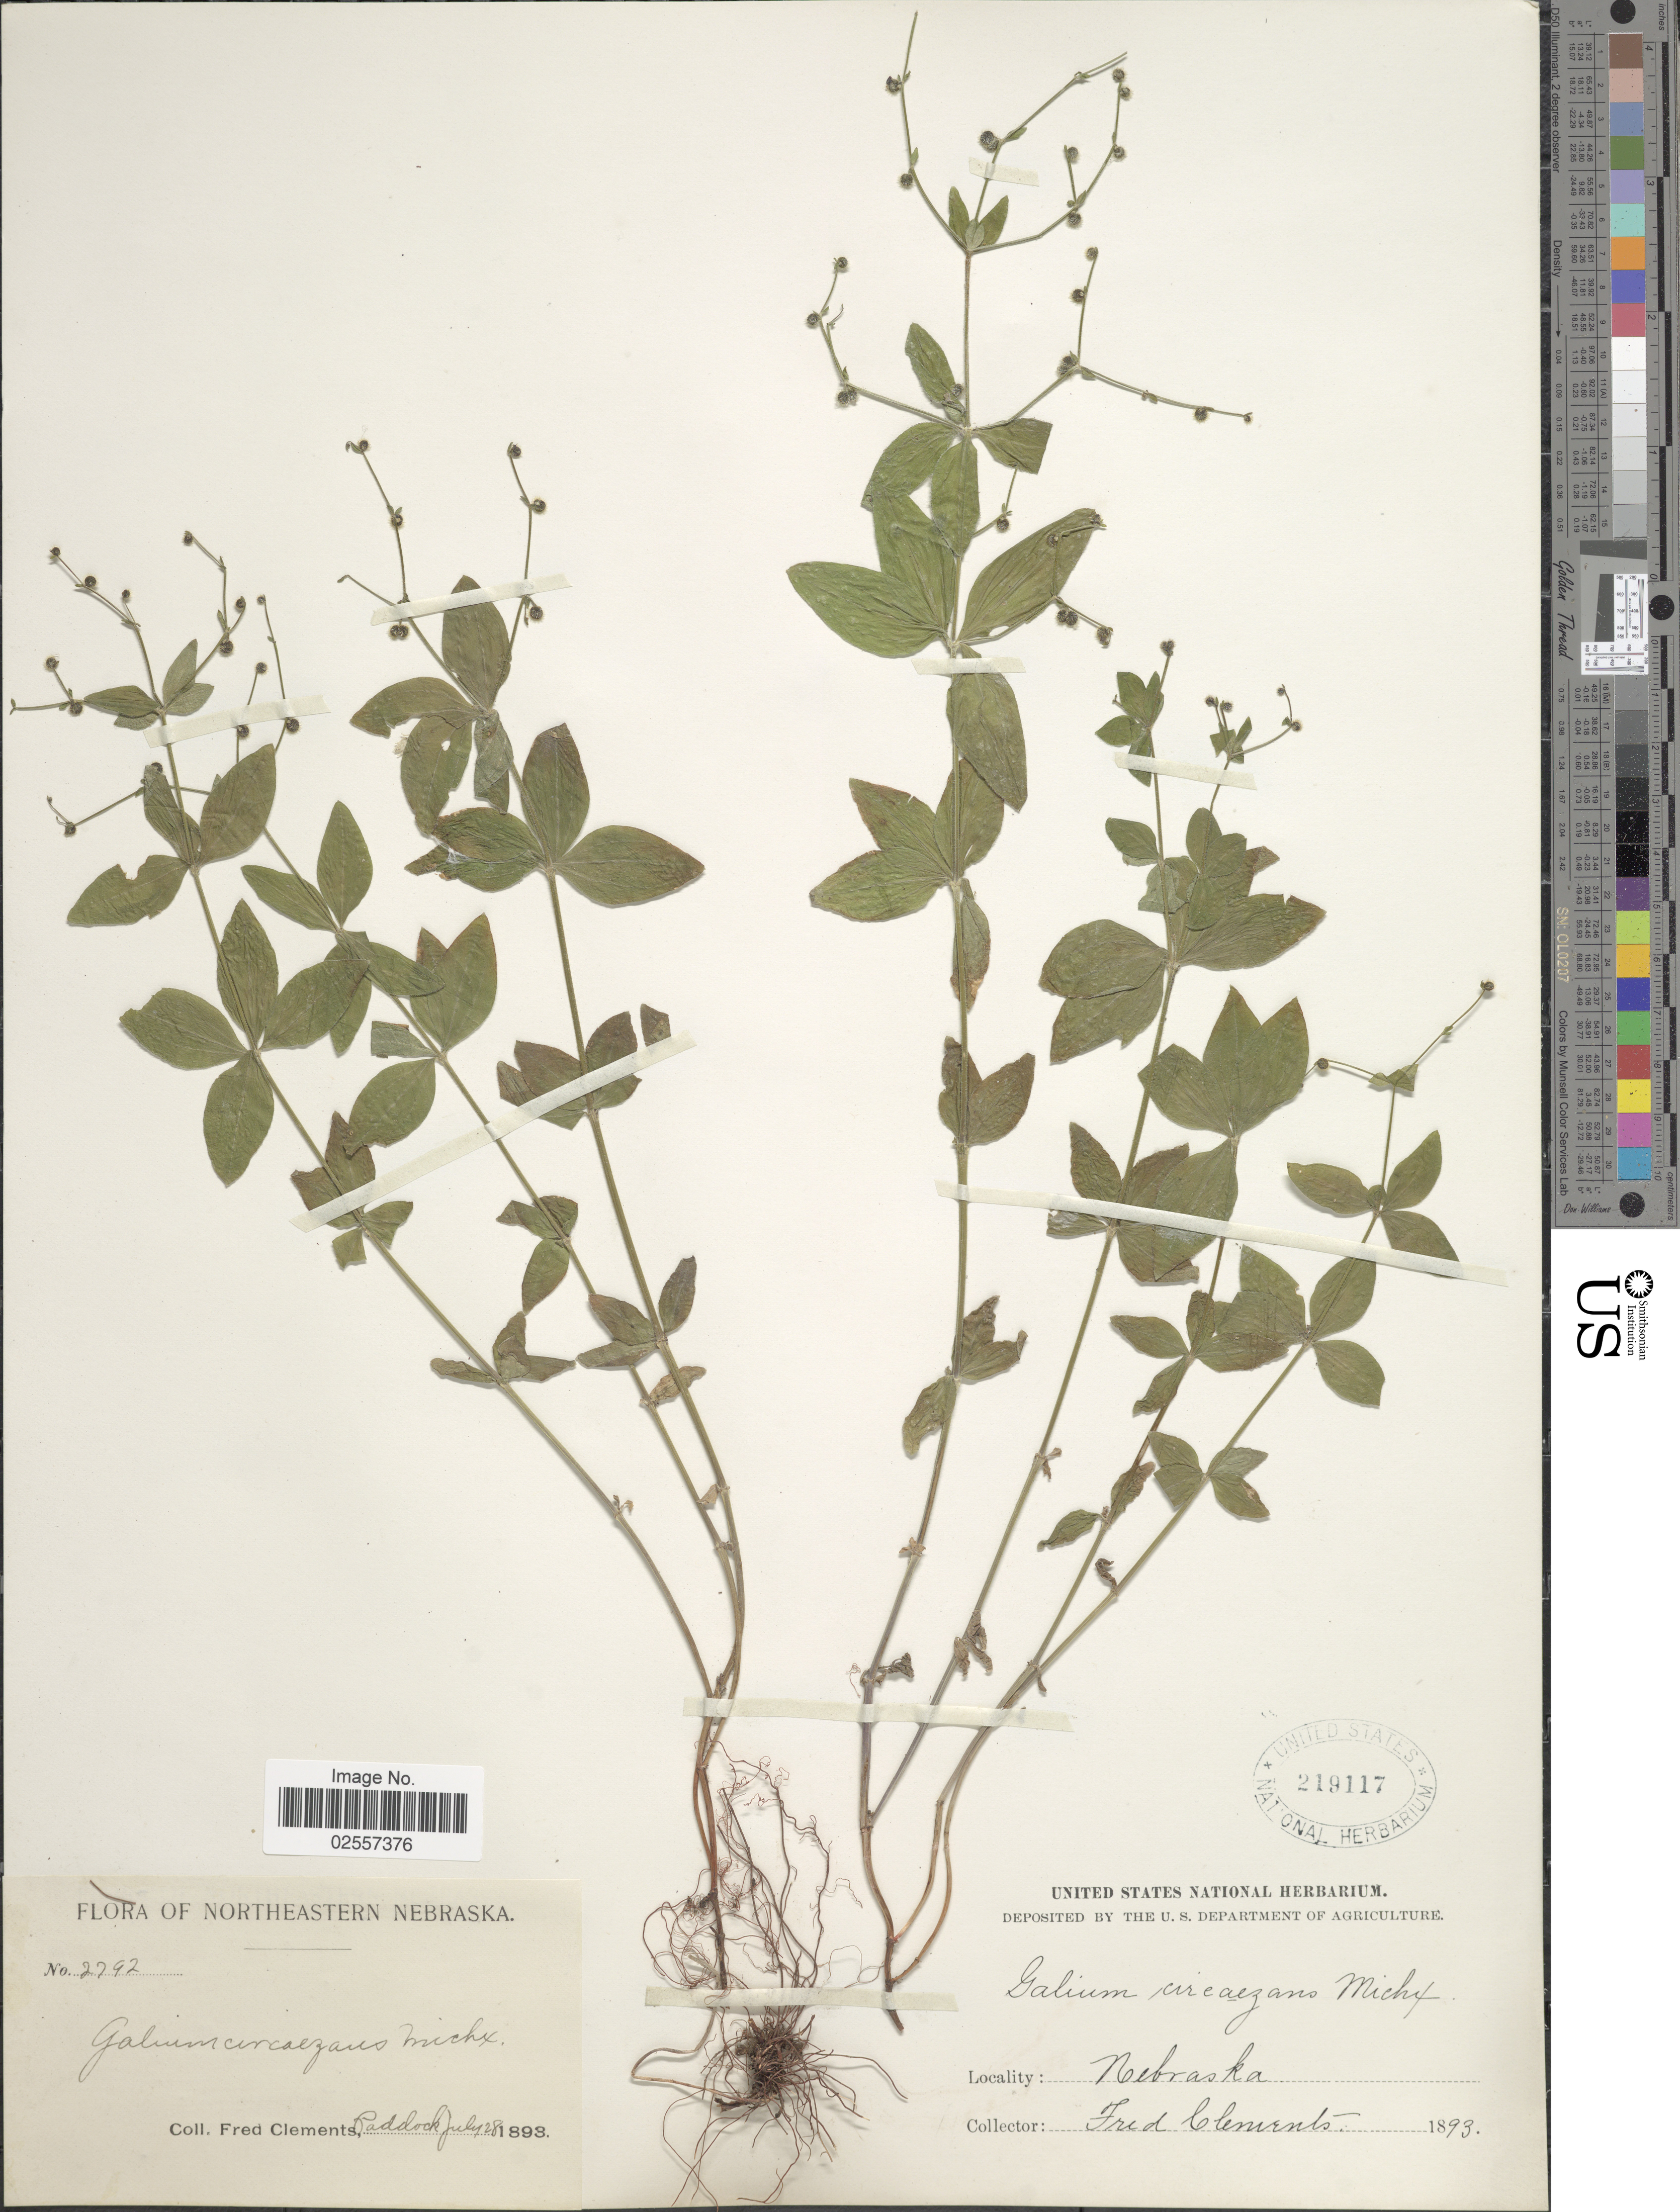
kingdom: Plantae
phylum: Tracheophyta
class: Magnoliopsida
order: Gentianales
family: Rubiaceae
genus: Galium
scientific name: Galium circaezans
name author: Michx.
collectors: F. E. Clements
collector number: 2792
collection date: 1893-07-28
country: United States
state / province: Nebraska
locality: Northeastern Nebraska. Paddock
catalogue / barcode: US 219117